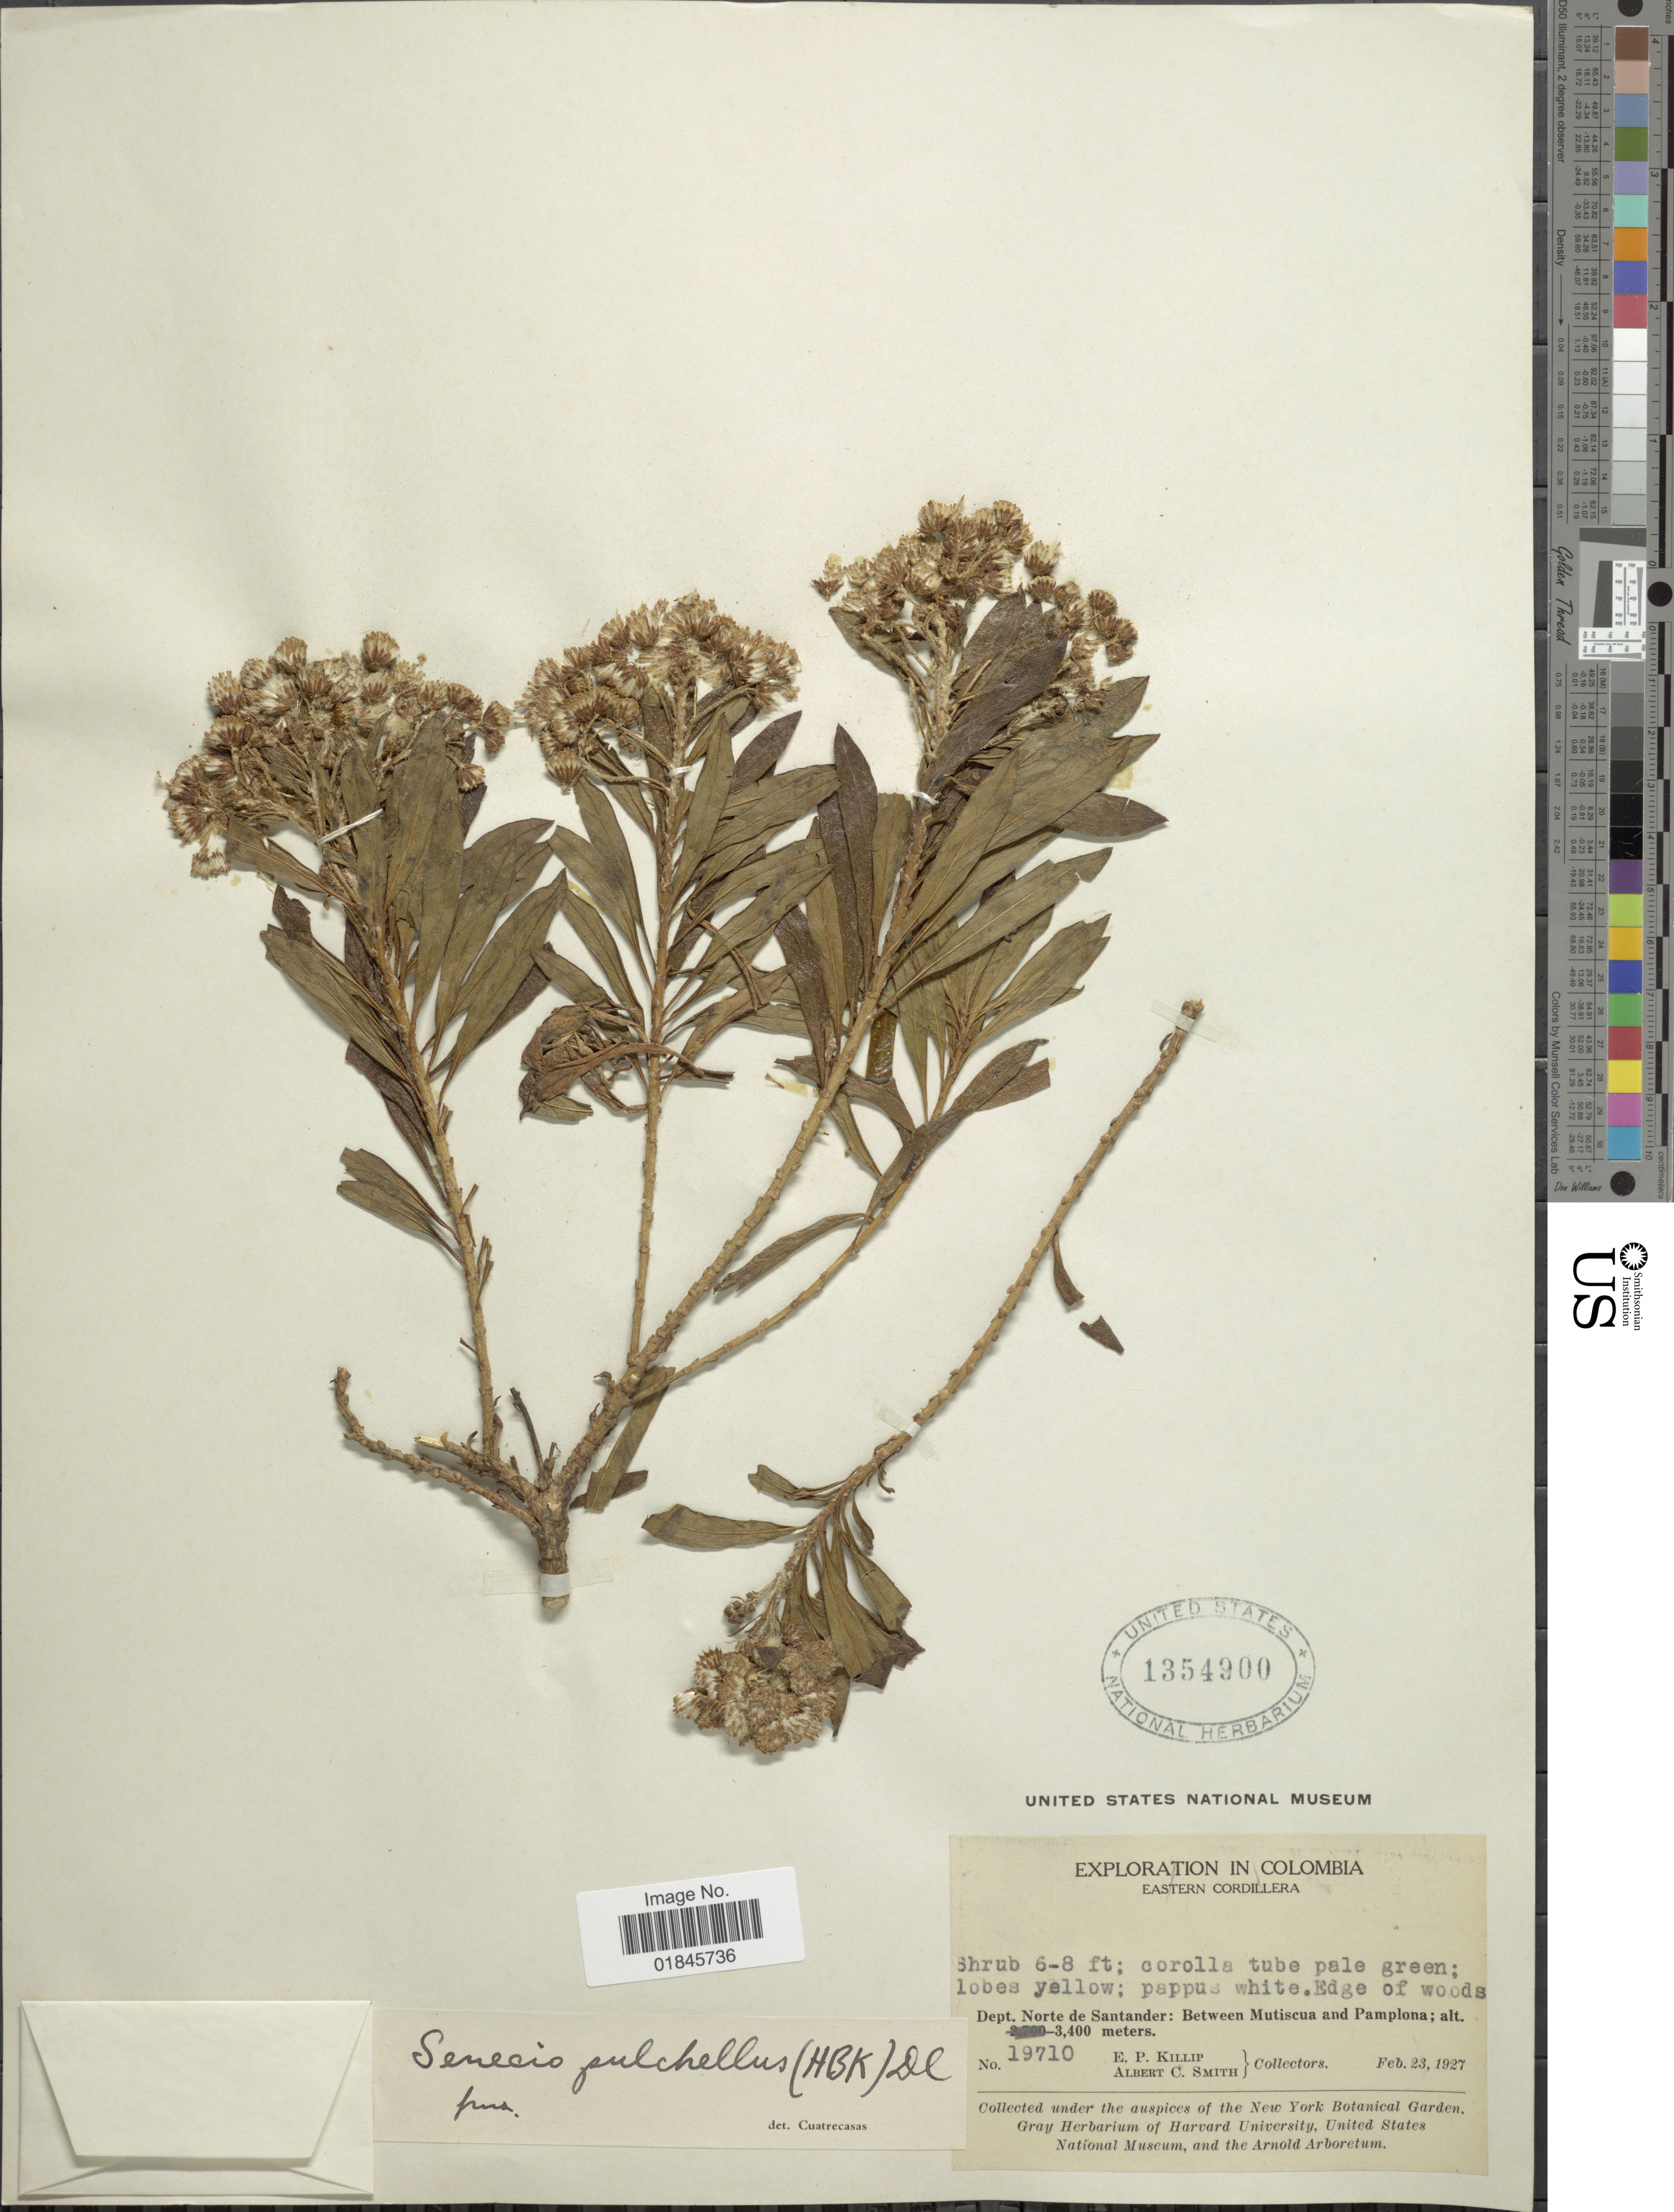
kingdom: Plantae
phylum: Tracheophyta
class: Magnoliopsida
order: Asterales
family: Asteraceae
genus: Pentacalia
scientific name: Pentacalia pulchella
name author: (Kunth) Cuatrec.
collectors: E. P. Killip & A. C. Smith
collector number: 19710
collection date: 1927-02-23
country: Colombia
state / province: Norte de Santander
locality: Eastern Cordillera. Dept. Norte de Santander: Between Mutiscua and Pamplona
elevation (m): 3400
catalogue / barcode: US 1354900